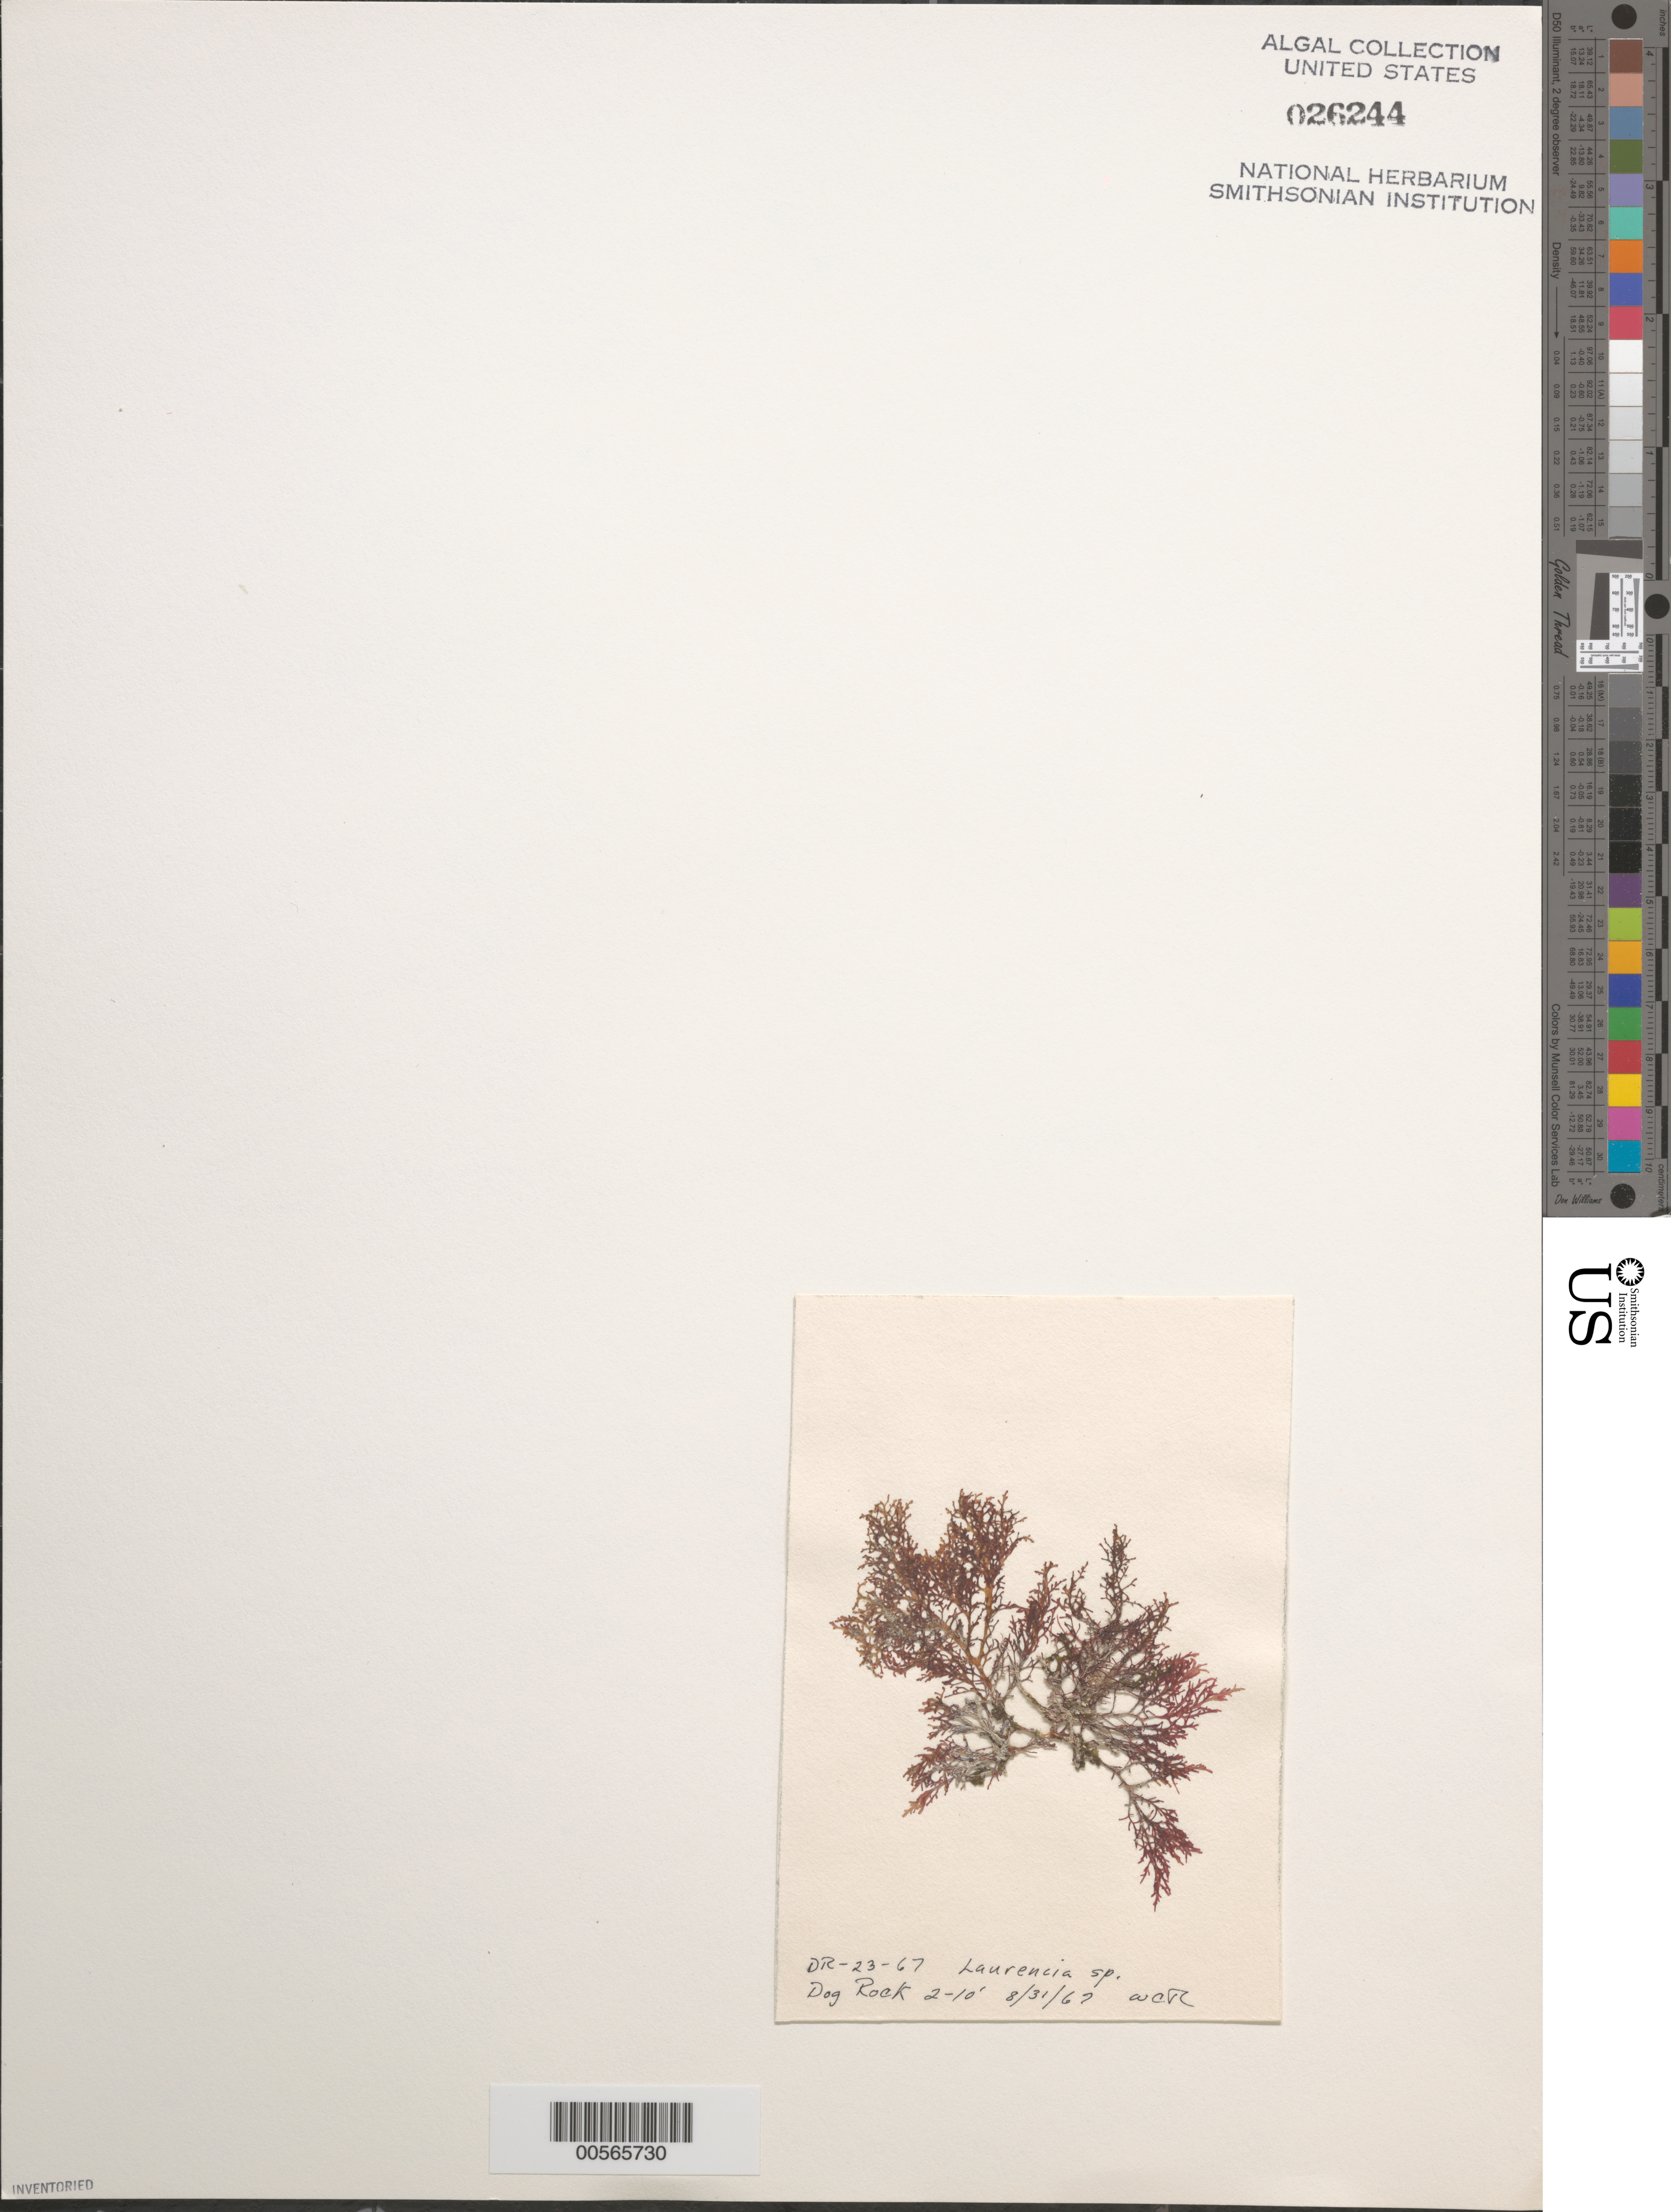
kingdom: Plantae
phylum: Rhodophyta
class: Florideophyceae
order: Ceramiales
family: Rhodomelaceae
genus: Laurencia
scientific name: Laurencia sp.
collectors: W. C. Roth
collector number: Dr-23-67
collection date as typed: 31 Aug 1967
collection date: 1967-08-31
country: United States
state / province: Florida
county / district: Monroe County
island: Cay Sal (Dog Rock)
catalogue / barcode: US 26244